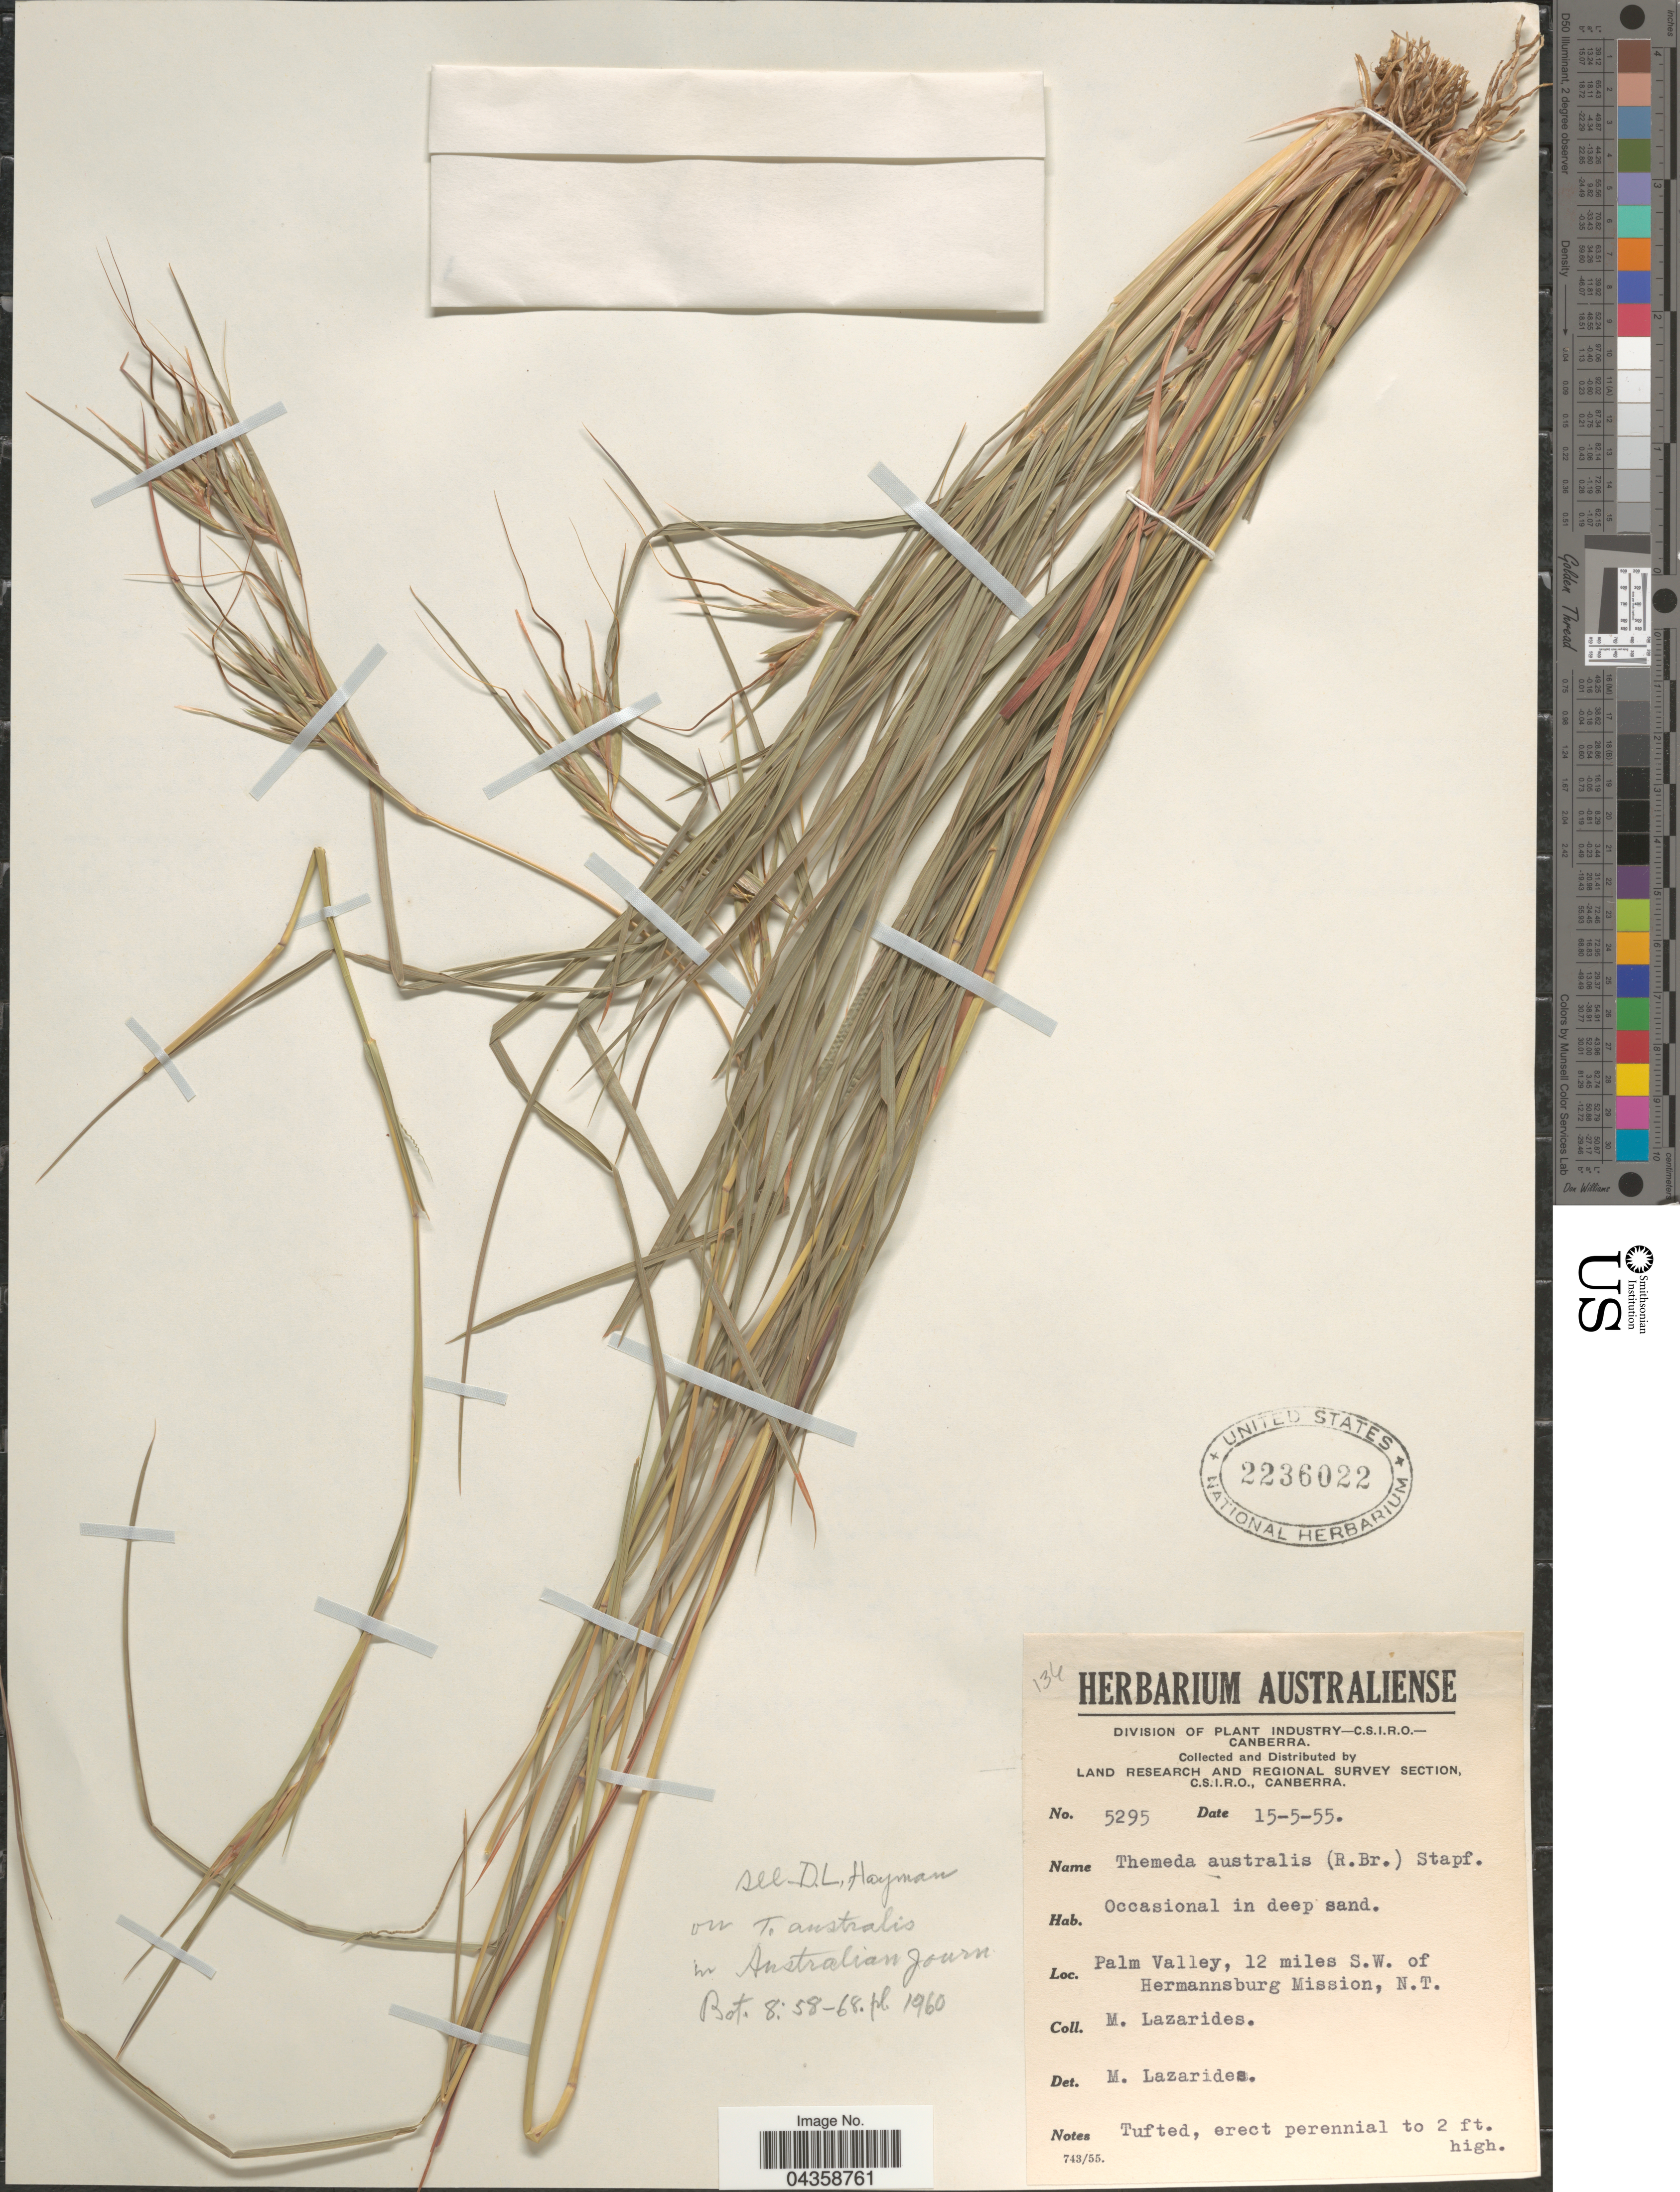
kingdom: Plantae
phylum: Tracheophyta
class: Liliopsida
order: Poales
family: Poaceae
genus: Themeda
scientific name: Themeda triandra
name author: Forssk.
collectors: M. Lazarides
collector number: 5295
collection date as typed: Transcribed d/m/y: 15/5/55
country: Australia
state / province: Northern Territory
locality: Land Research and Regional Survey Section. Palm Valley, 12 miles S.W. of Hermannsburg Mission, N.T.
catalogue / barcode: US 2236022